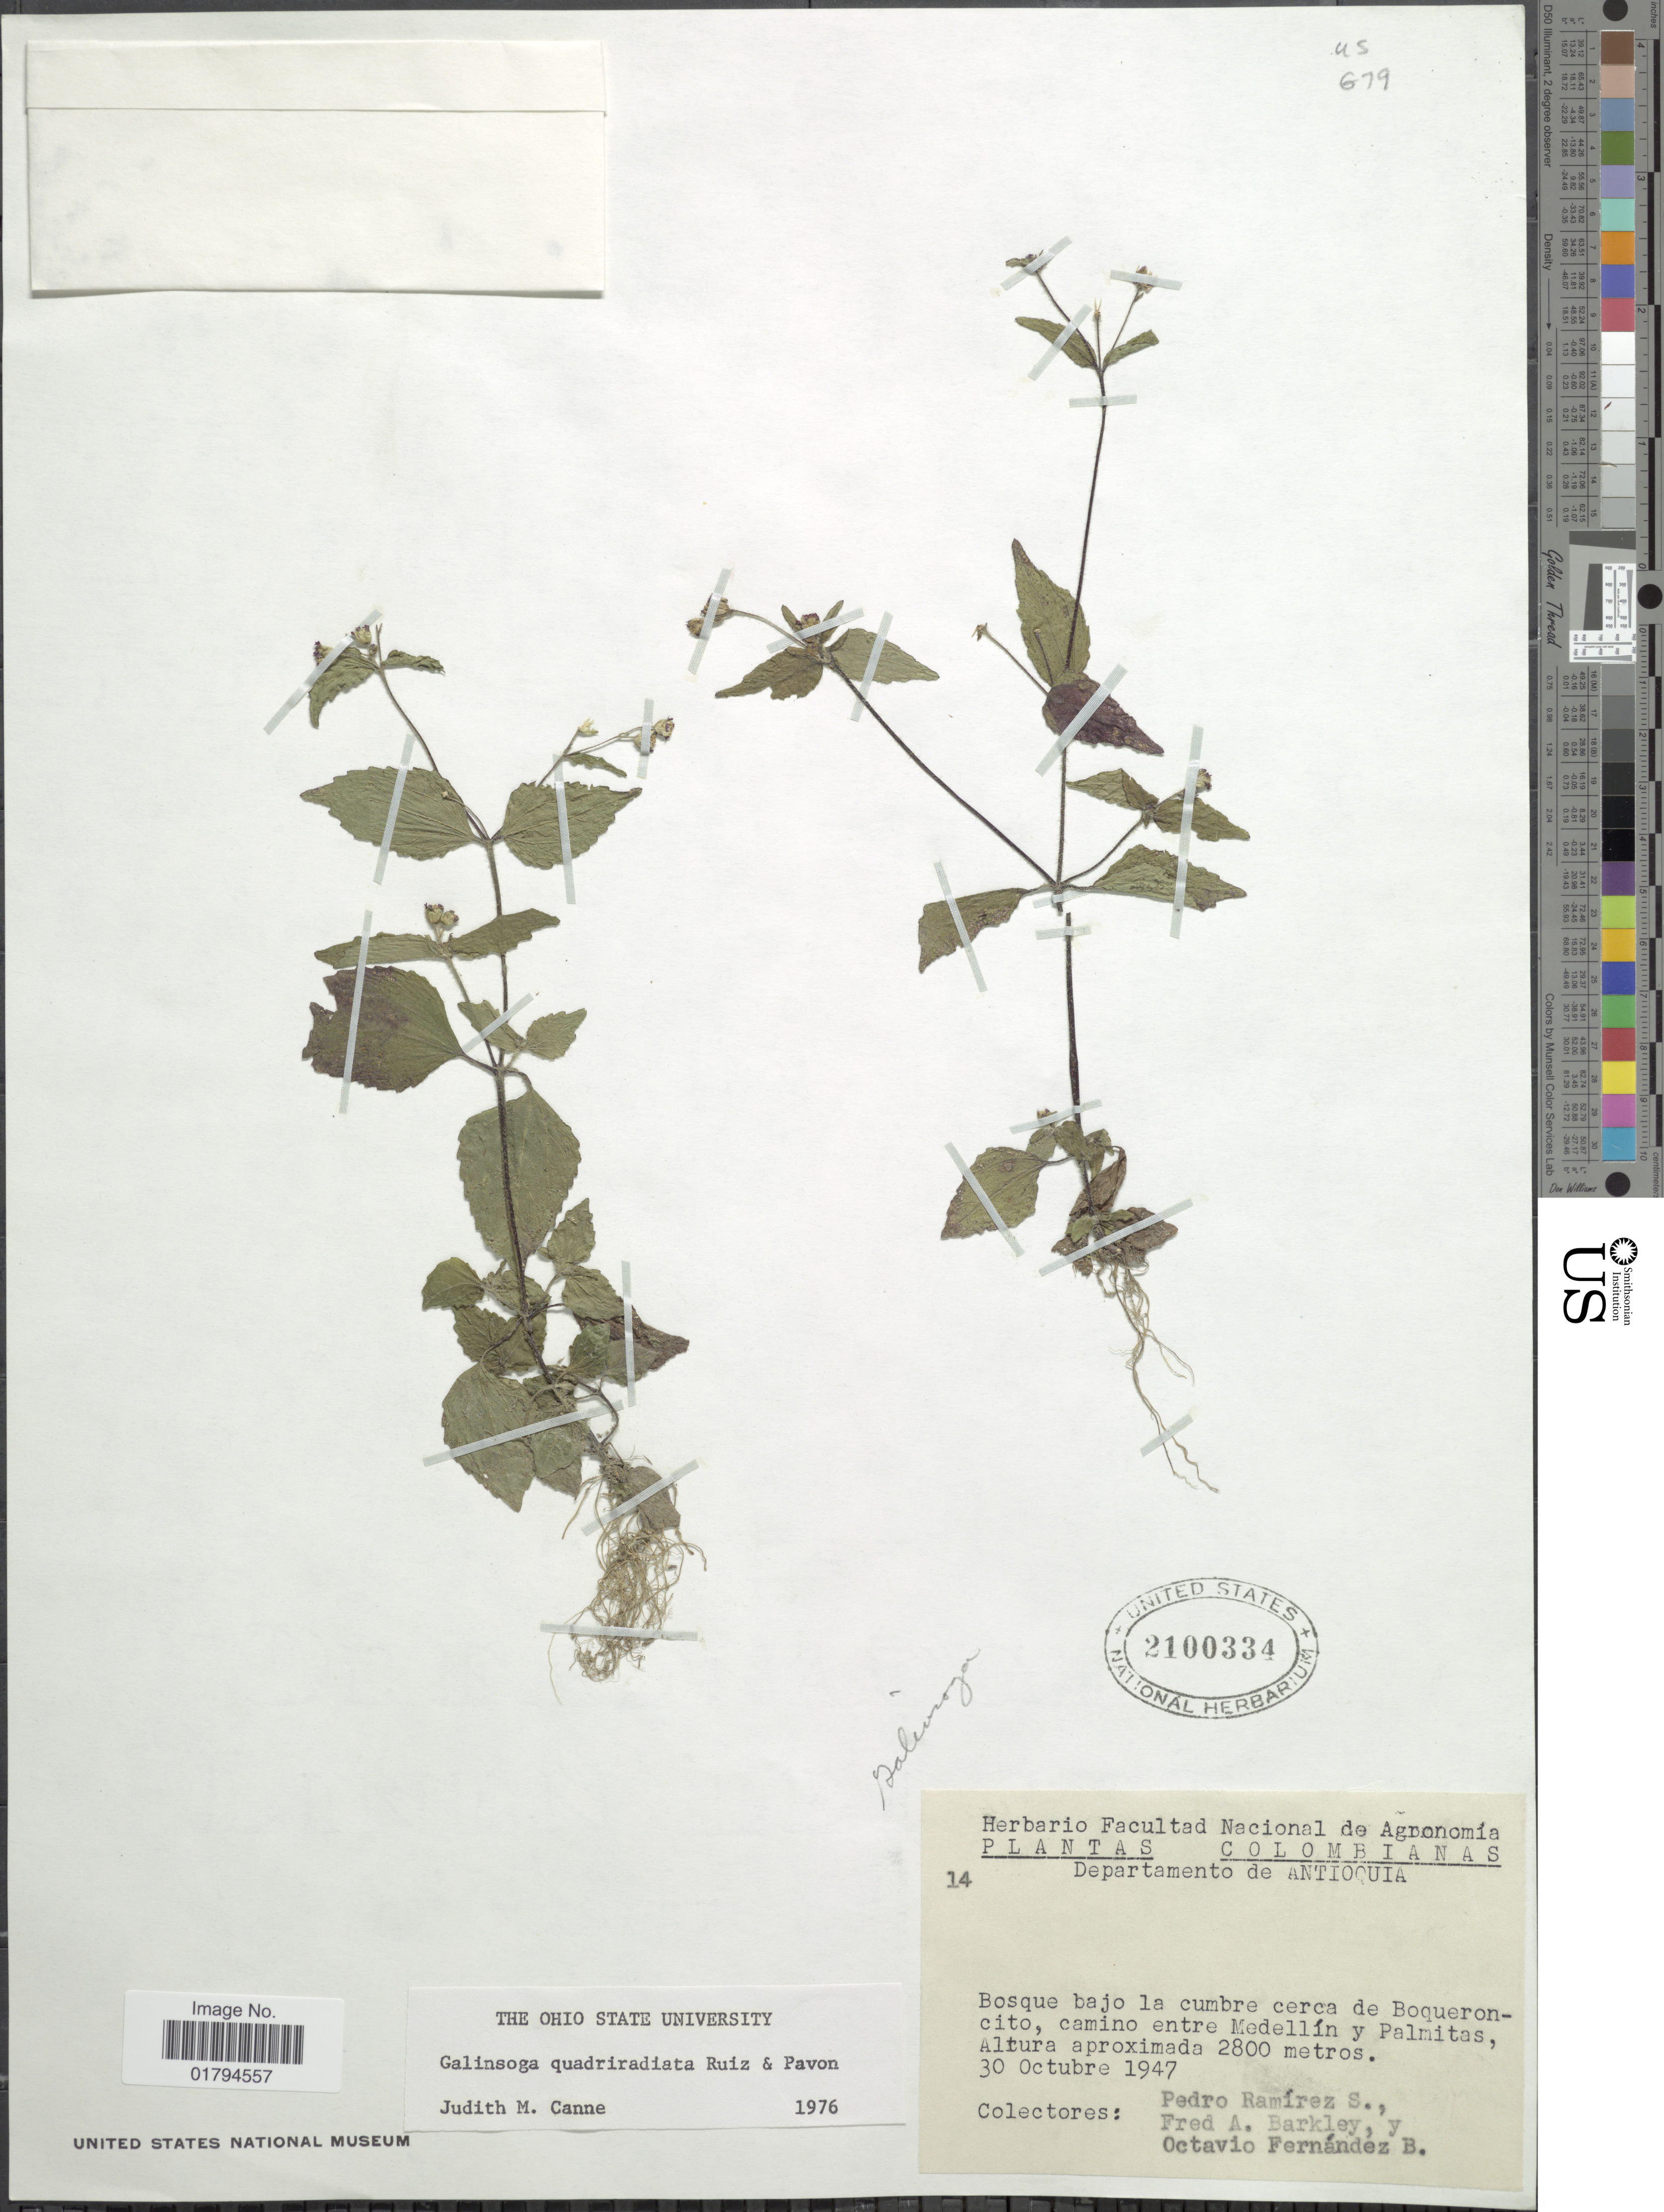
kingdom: Plantae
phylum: Tracheophyta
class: Magnoliopsida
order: Asterales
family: Asteraceae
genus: Galinsoga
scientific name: Galinsoga quadriradiata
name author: Ruiz & Pav.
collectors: P. Ramirez S., F. A. Barkley & O. Fernandez B.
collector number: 14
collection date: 1947-10-30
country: Colombia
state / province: Antioquia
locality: Cerca de Boqueroncito, camino entre Medellin y Palmitas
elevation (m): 2800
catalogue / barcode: US 2100334